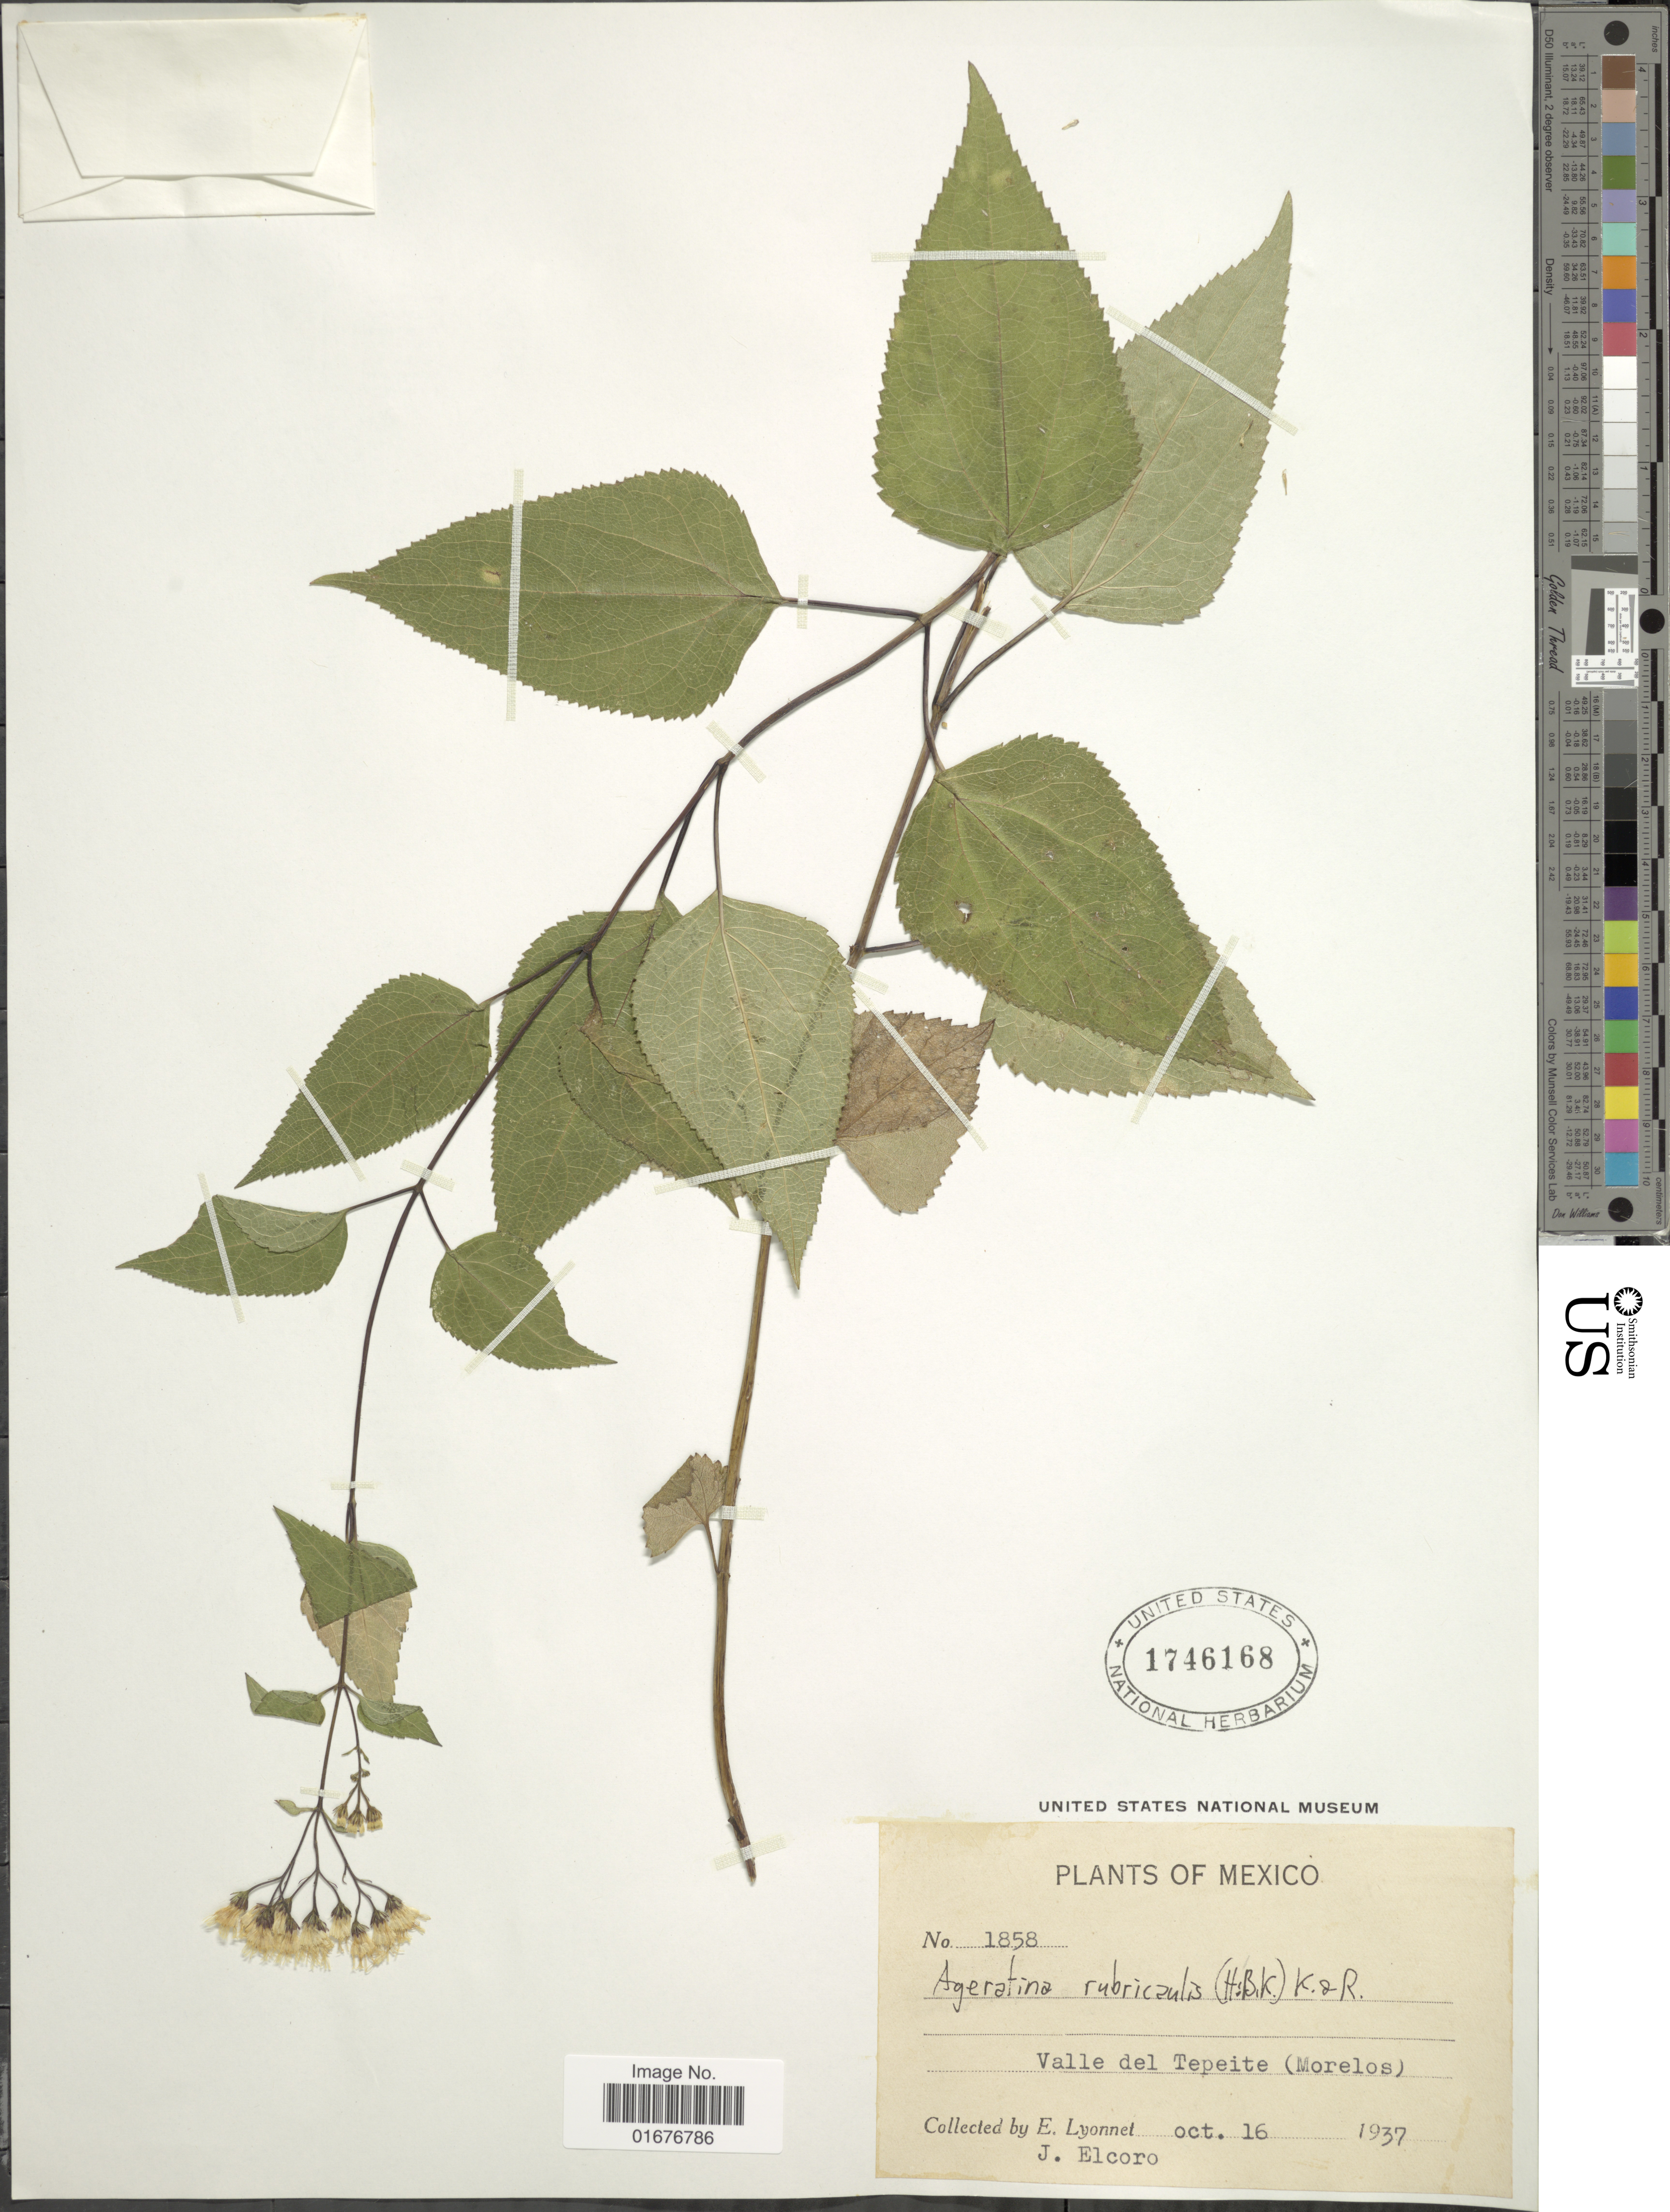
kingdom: Plantae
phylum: Tracheophyta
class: Magnoliopsida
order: Asterales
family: Asteraceae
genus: Ageratina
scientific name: Ageratina rubricaulis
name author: (Kunth) R.M. King & H. Rob.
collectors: E. Lyonnet & J. Elcoro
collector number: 1858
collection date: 1937-10-16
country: Mexico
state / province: Morelos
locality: Valle del Tepeite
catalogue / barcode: US 1746168